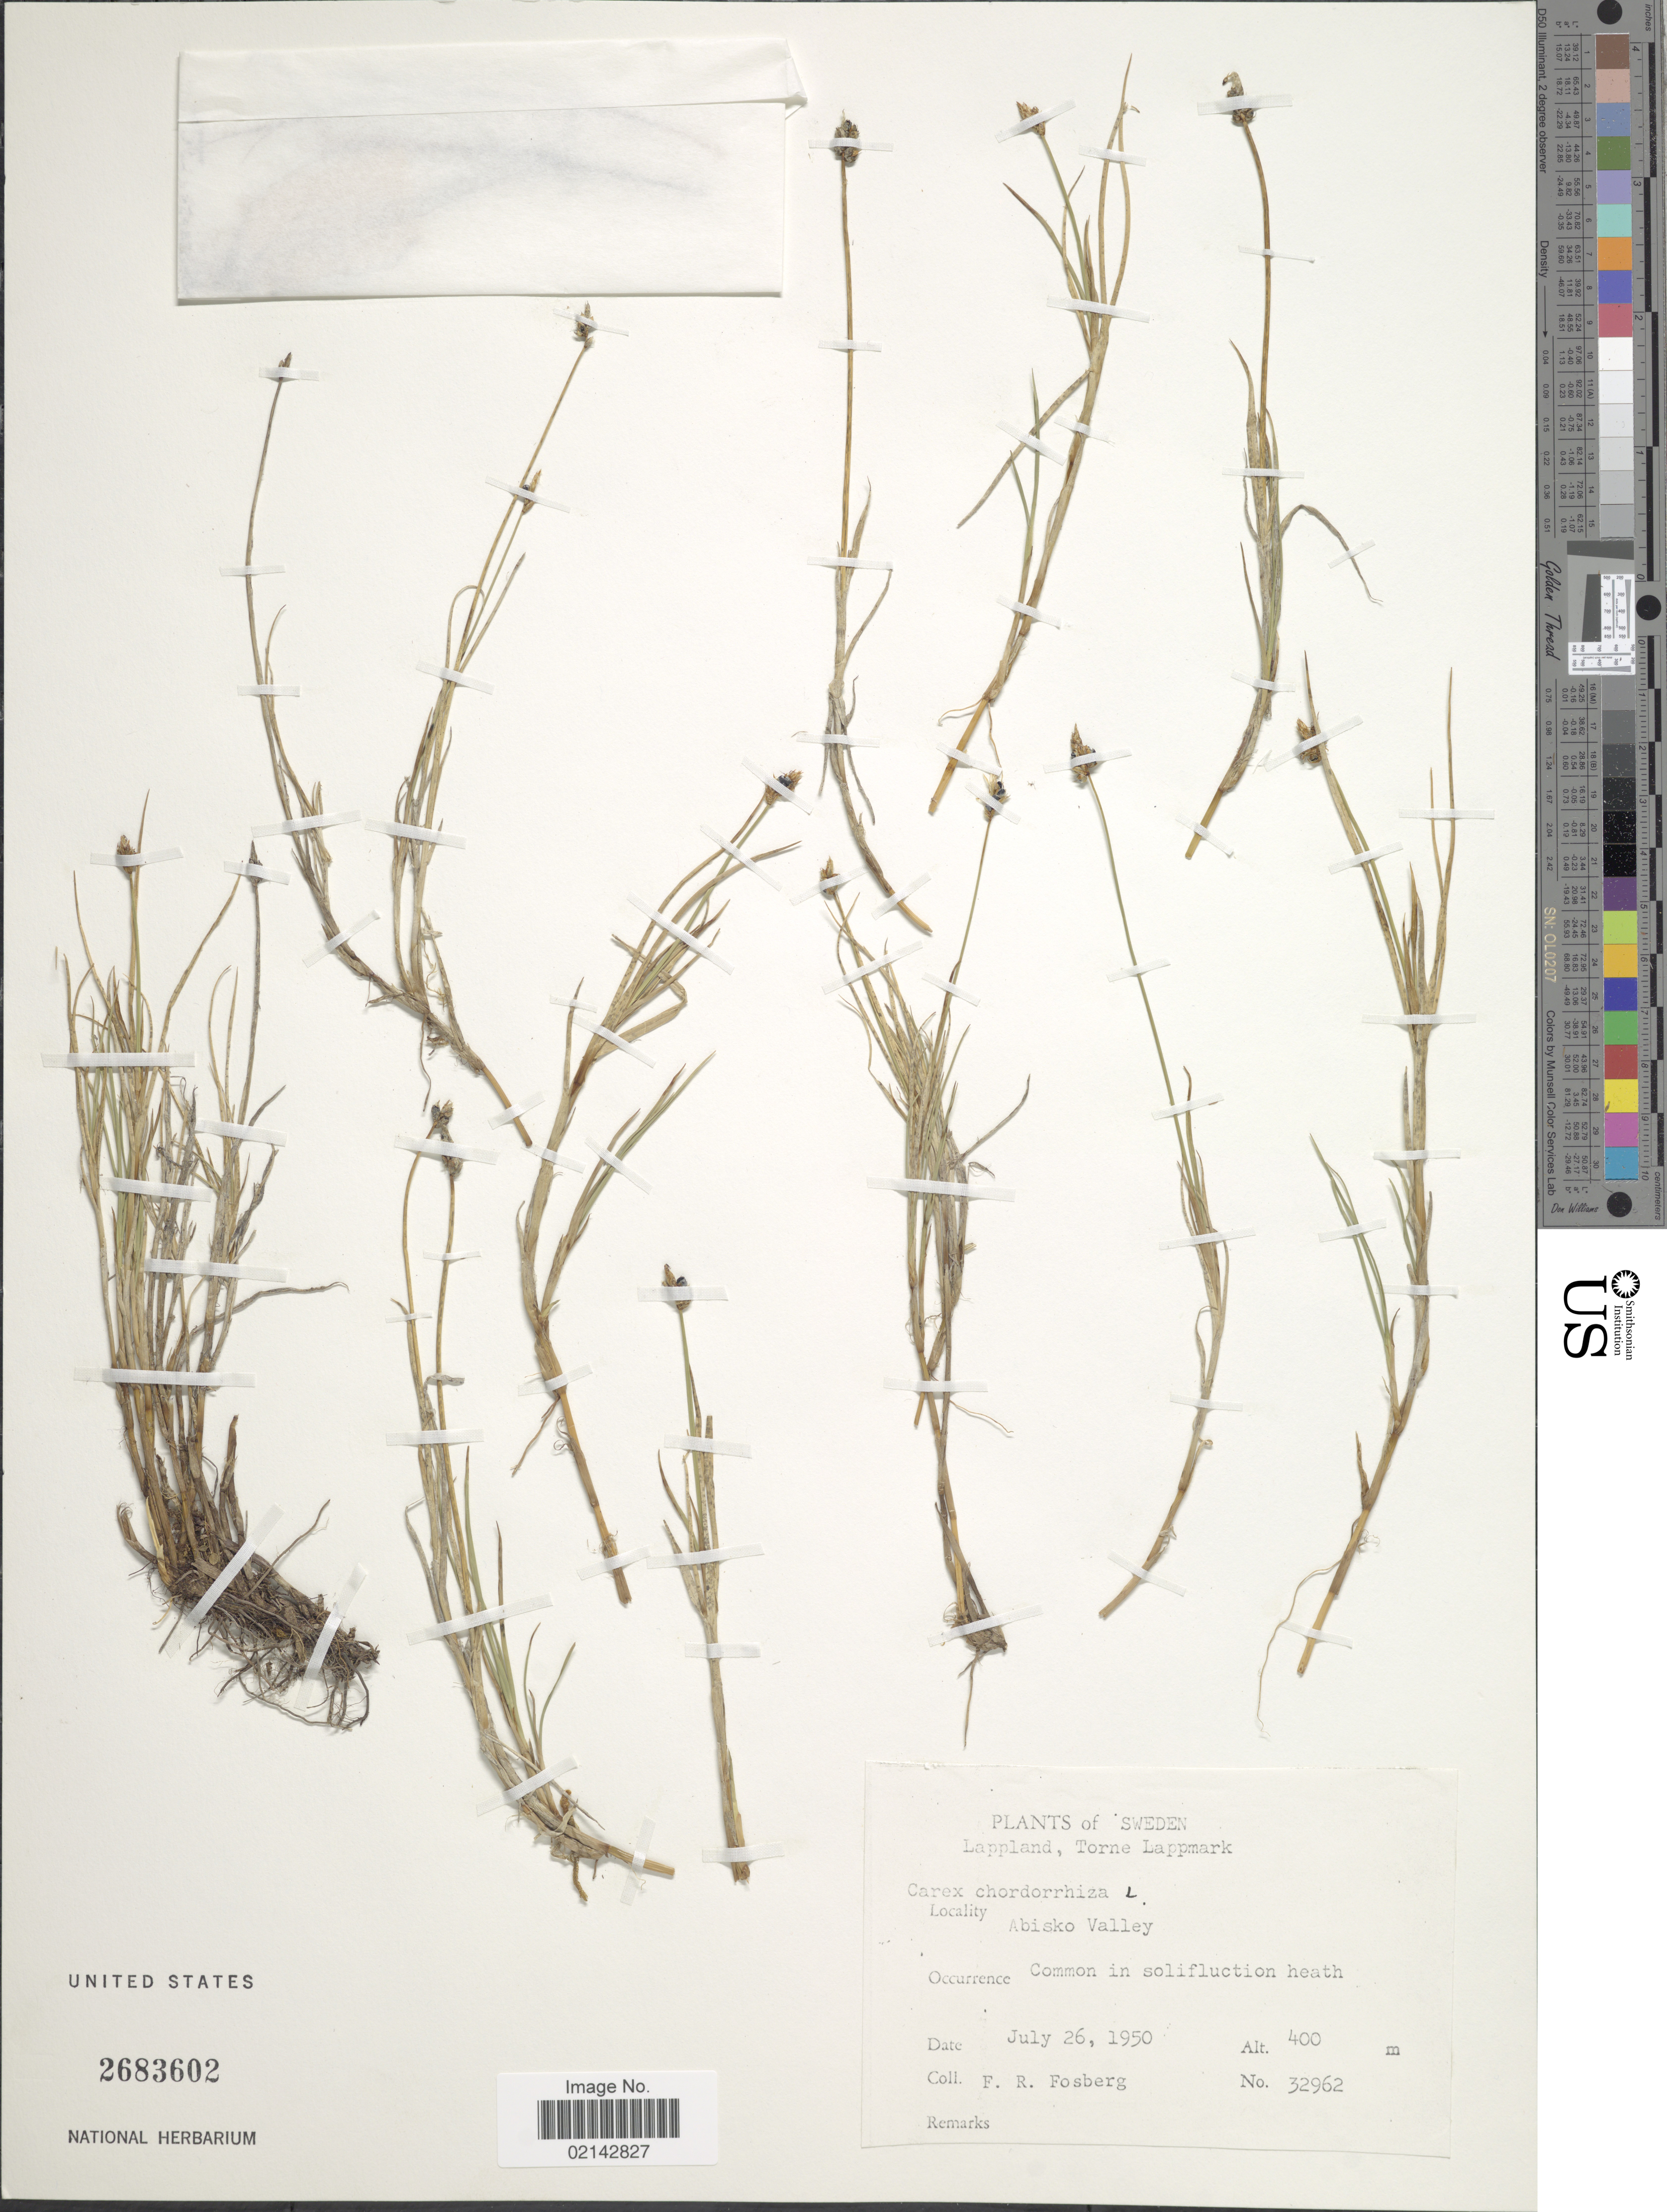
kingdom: Plantae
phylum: Tracheophyta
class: Liliopsida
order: Poales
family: Cyperaceae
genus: Carex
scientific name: Carex chordorrhiza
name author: L. f.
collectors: F. R. Fosberg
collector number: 32962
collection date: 1950-07-26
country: Finland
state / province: Lappi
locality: Lappland, Torne Lappmark, Abisko Valley.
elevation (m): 400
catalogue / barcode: US 2683602